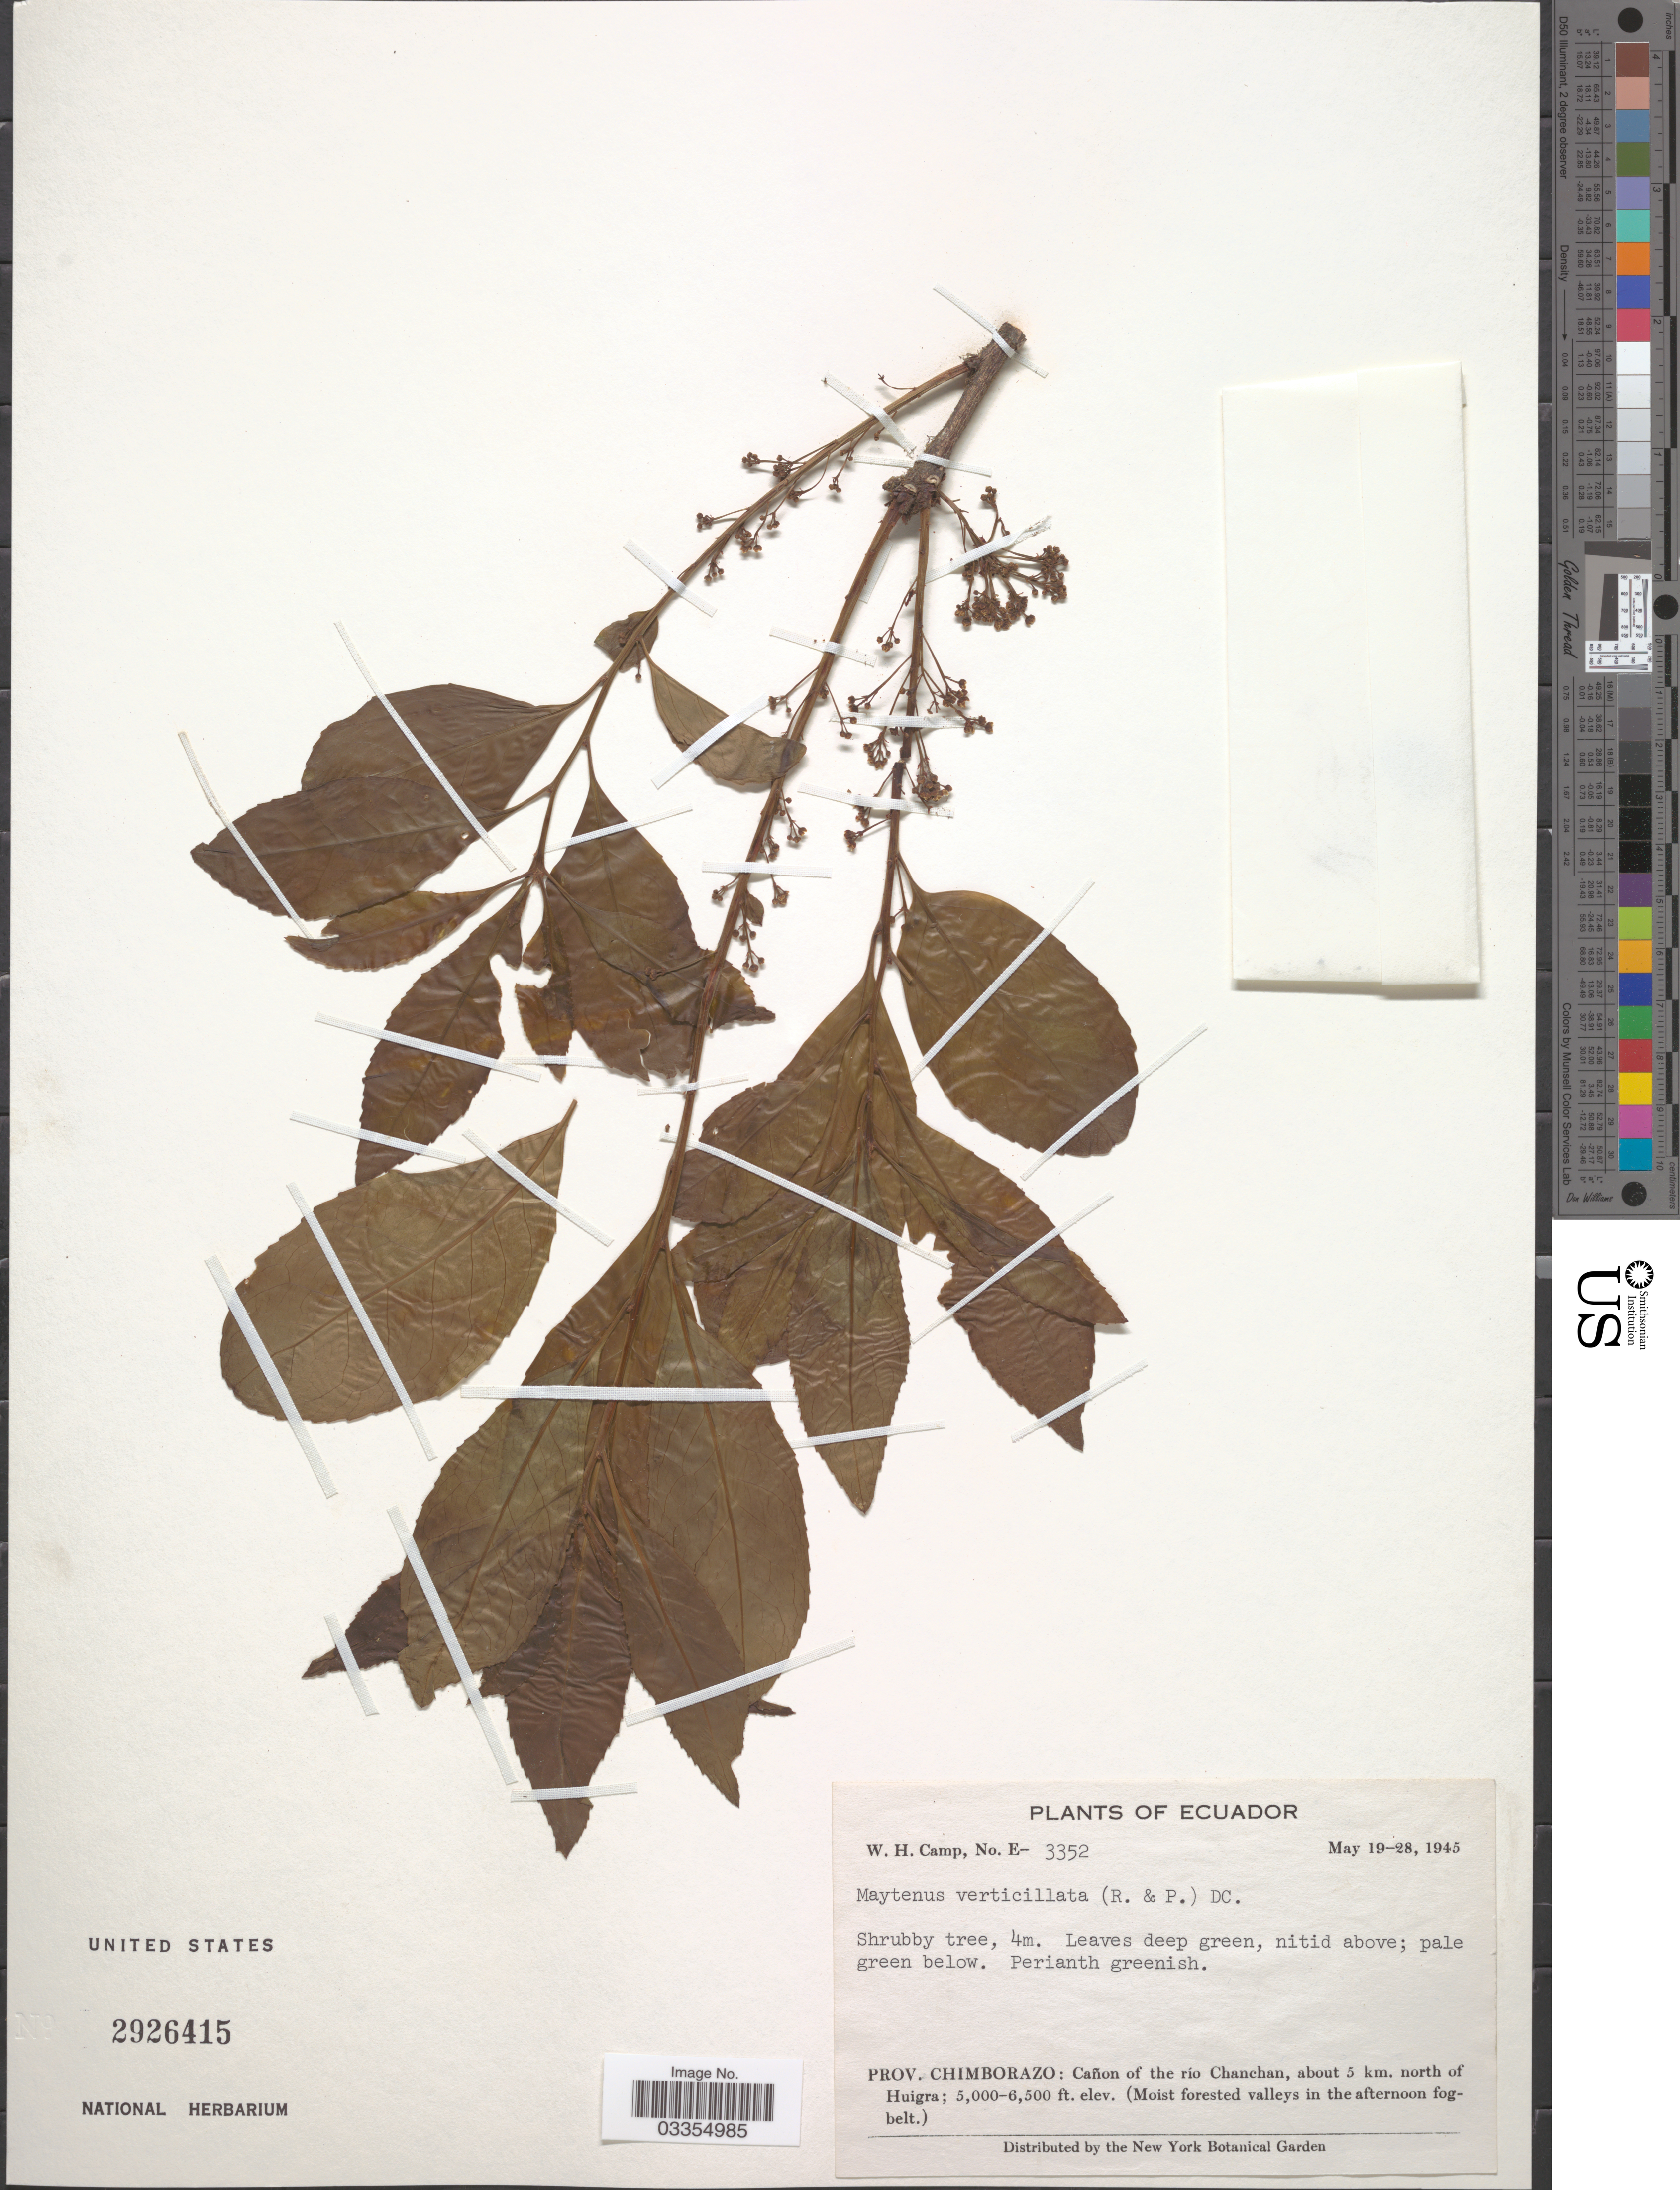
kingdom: Plantae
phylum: Tracheophyta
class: Magnoliopsida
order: Celastrales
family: Celastraceae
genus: Maytenus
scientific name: Maytenus verticillata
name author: (Ruiz & Pav.) DC.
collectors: W. H. Camp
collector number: E- 3352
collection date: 1945-05-19/1945-05-28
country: Ecuador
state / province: Chimborazo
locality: Cañon of the río Chanchan, about 5 km. north of Huigra. (Moist forested valleys in the afternoon fogbelt).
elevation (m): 1524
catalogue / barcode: US 2926415